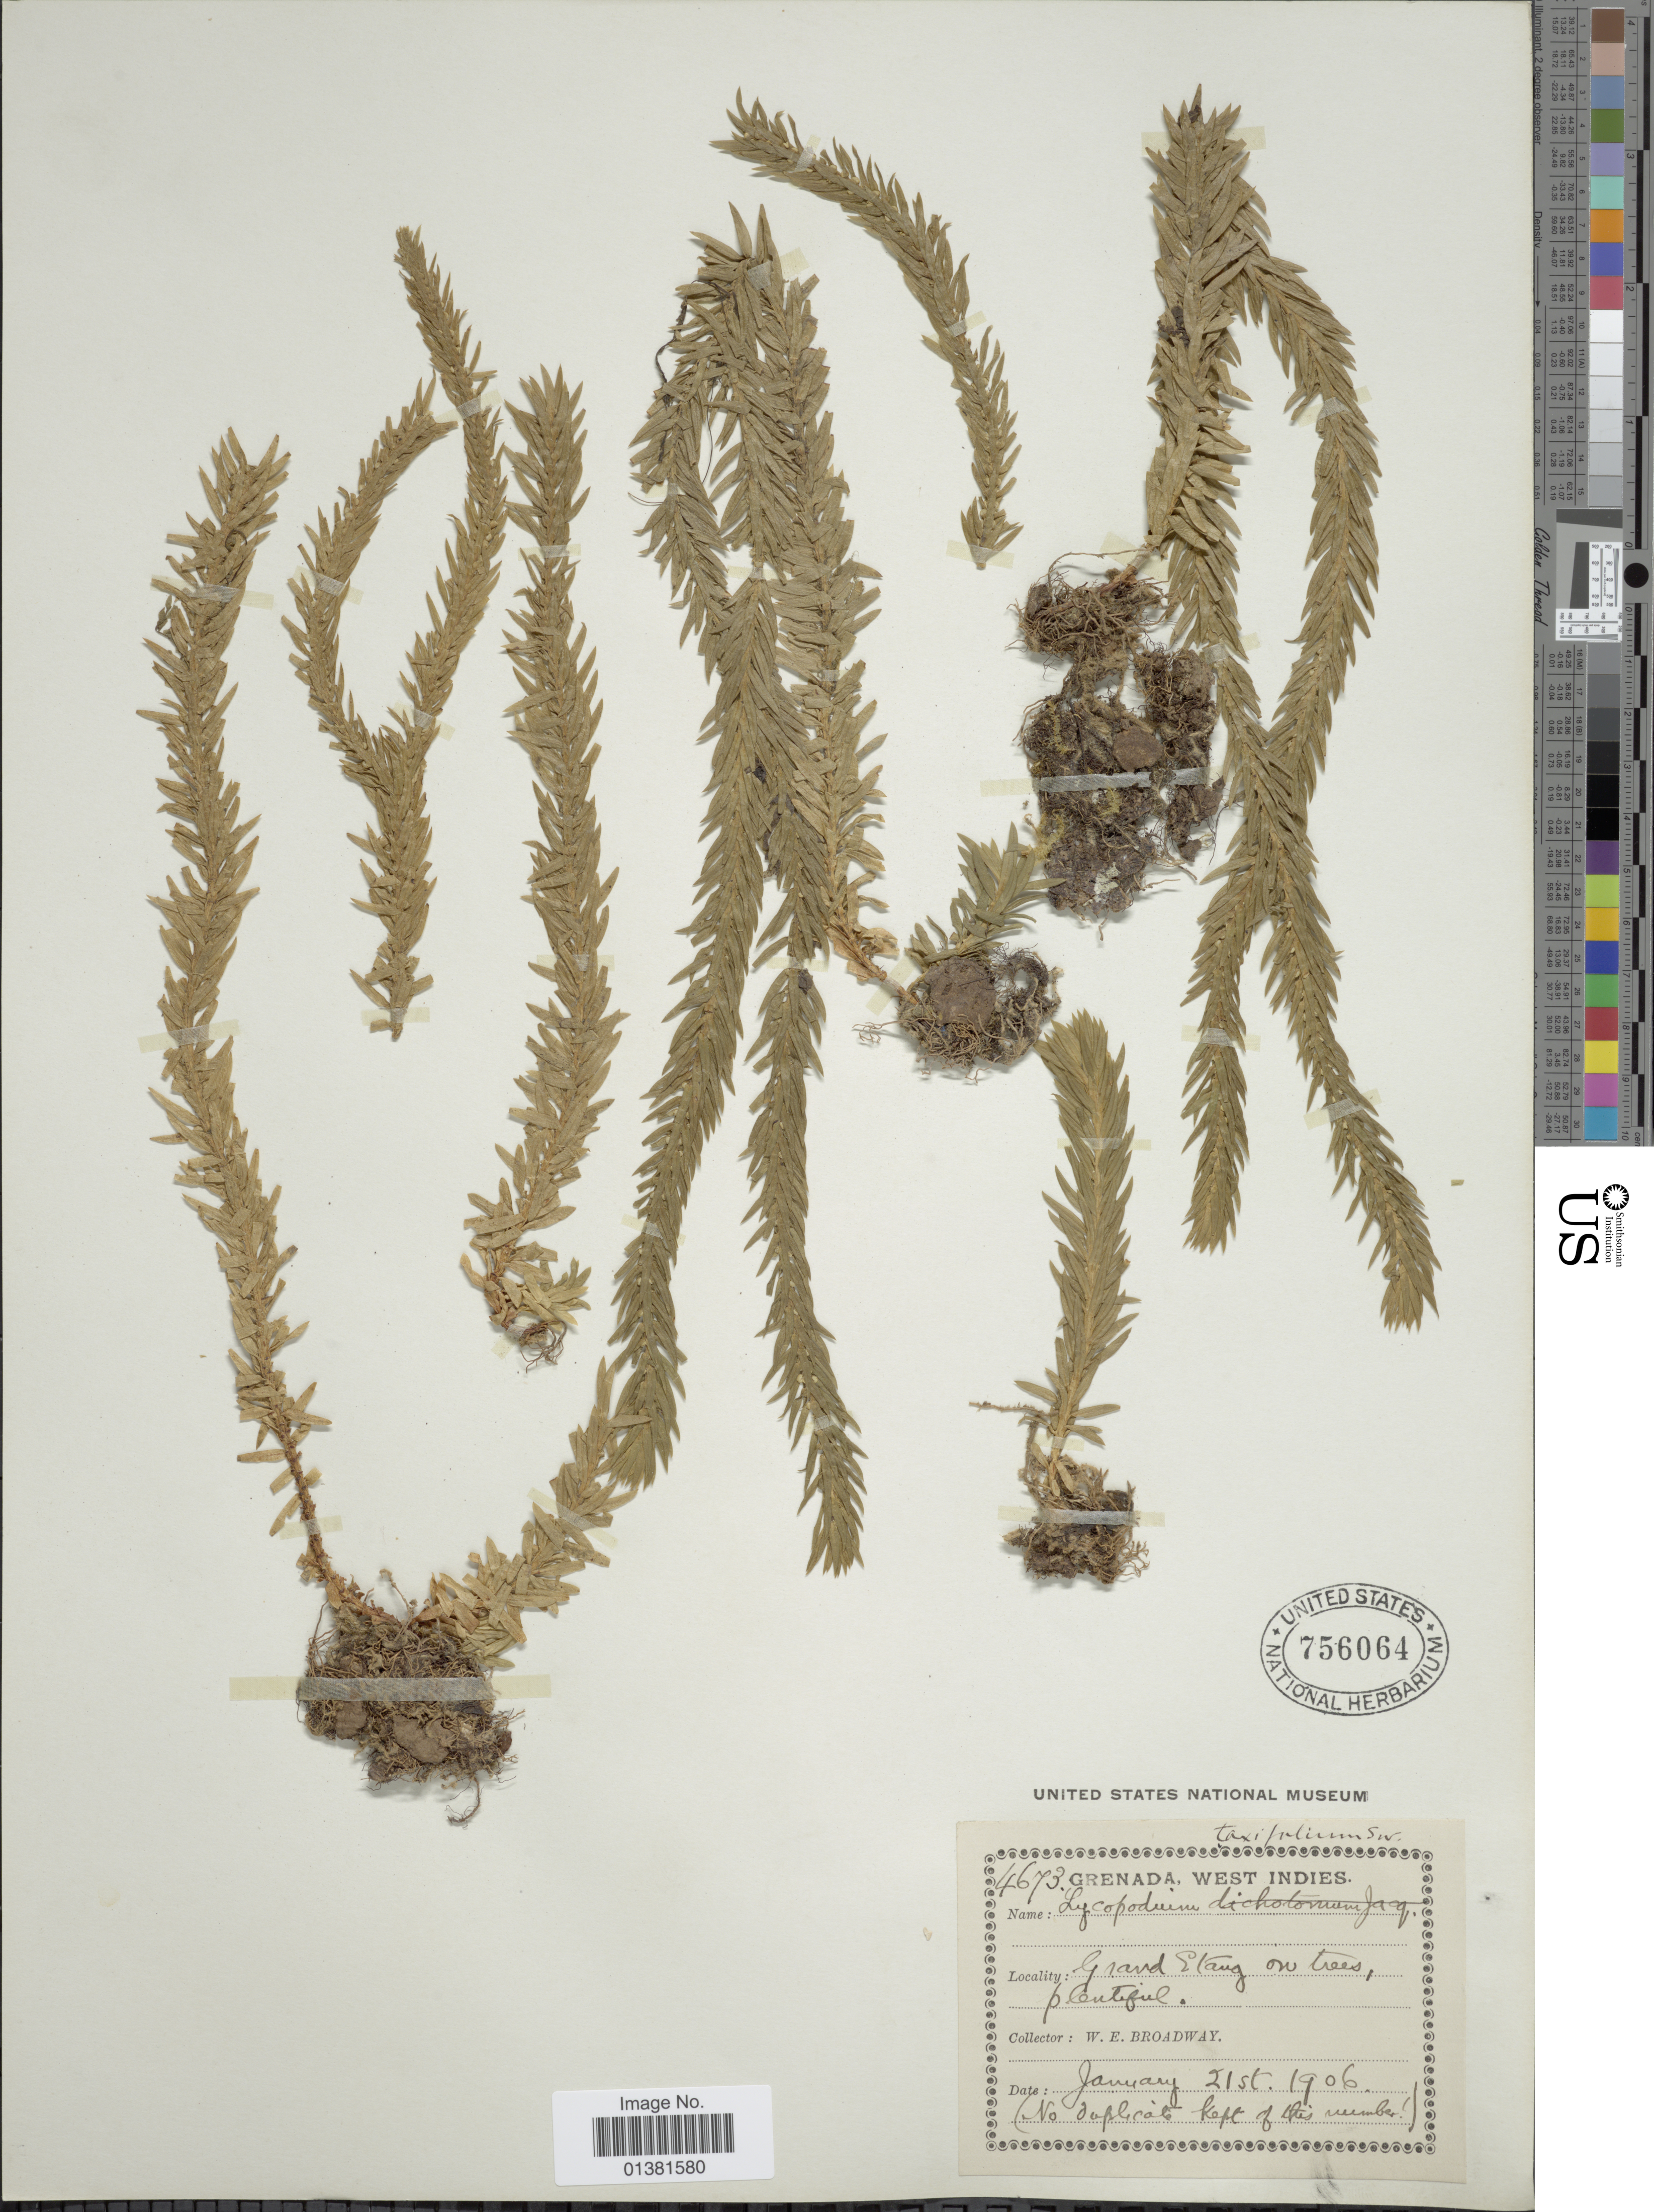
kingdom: Plantae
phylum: Tracheophyta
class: Lycopodiopsida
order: Lycopodiales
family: Lycopodiaceae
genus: Phlegmariurus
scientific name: Phlegmariurus taxifolius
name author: (Sw.) Á. Löve & D. Löve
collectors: W. E. Broadway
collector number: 4673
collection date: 1906-01-21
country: Grenada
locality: West Indies, Grand Etang on trees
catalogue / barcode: US 756064